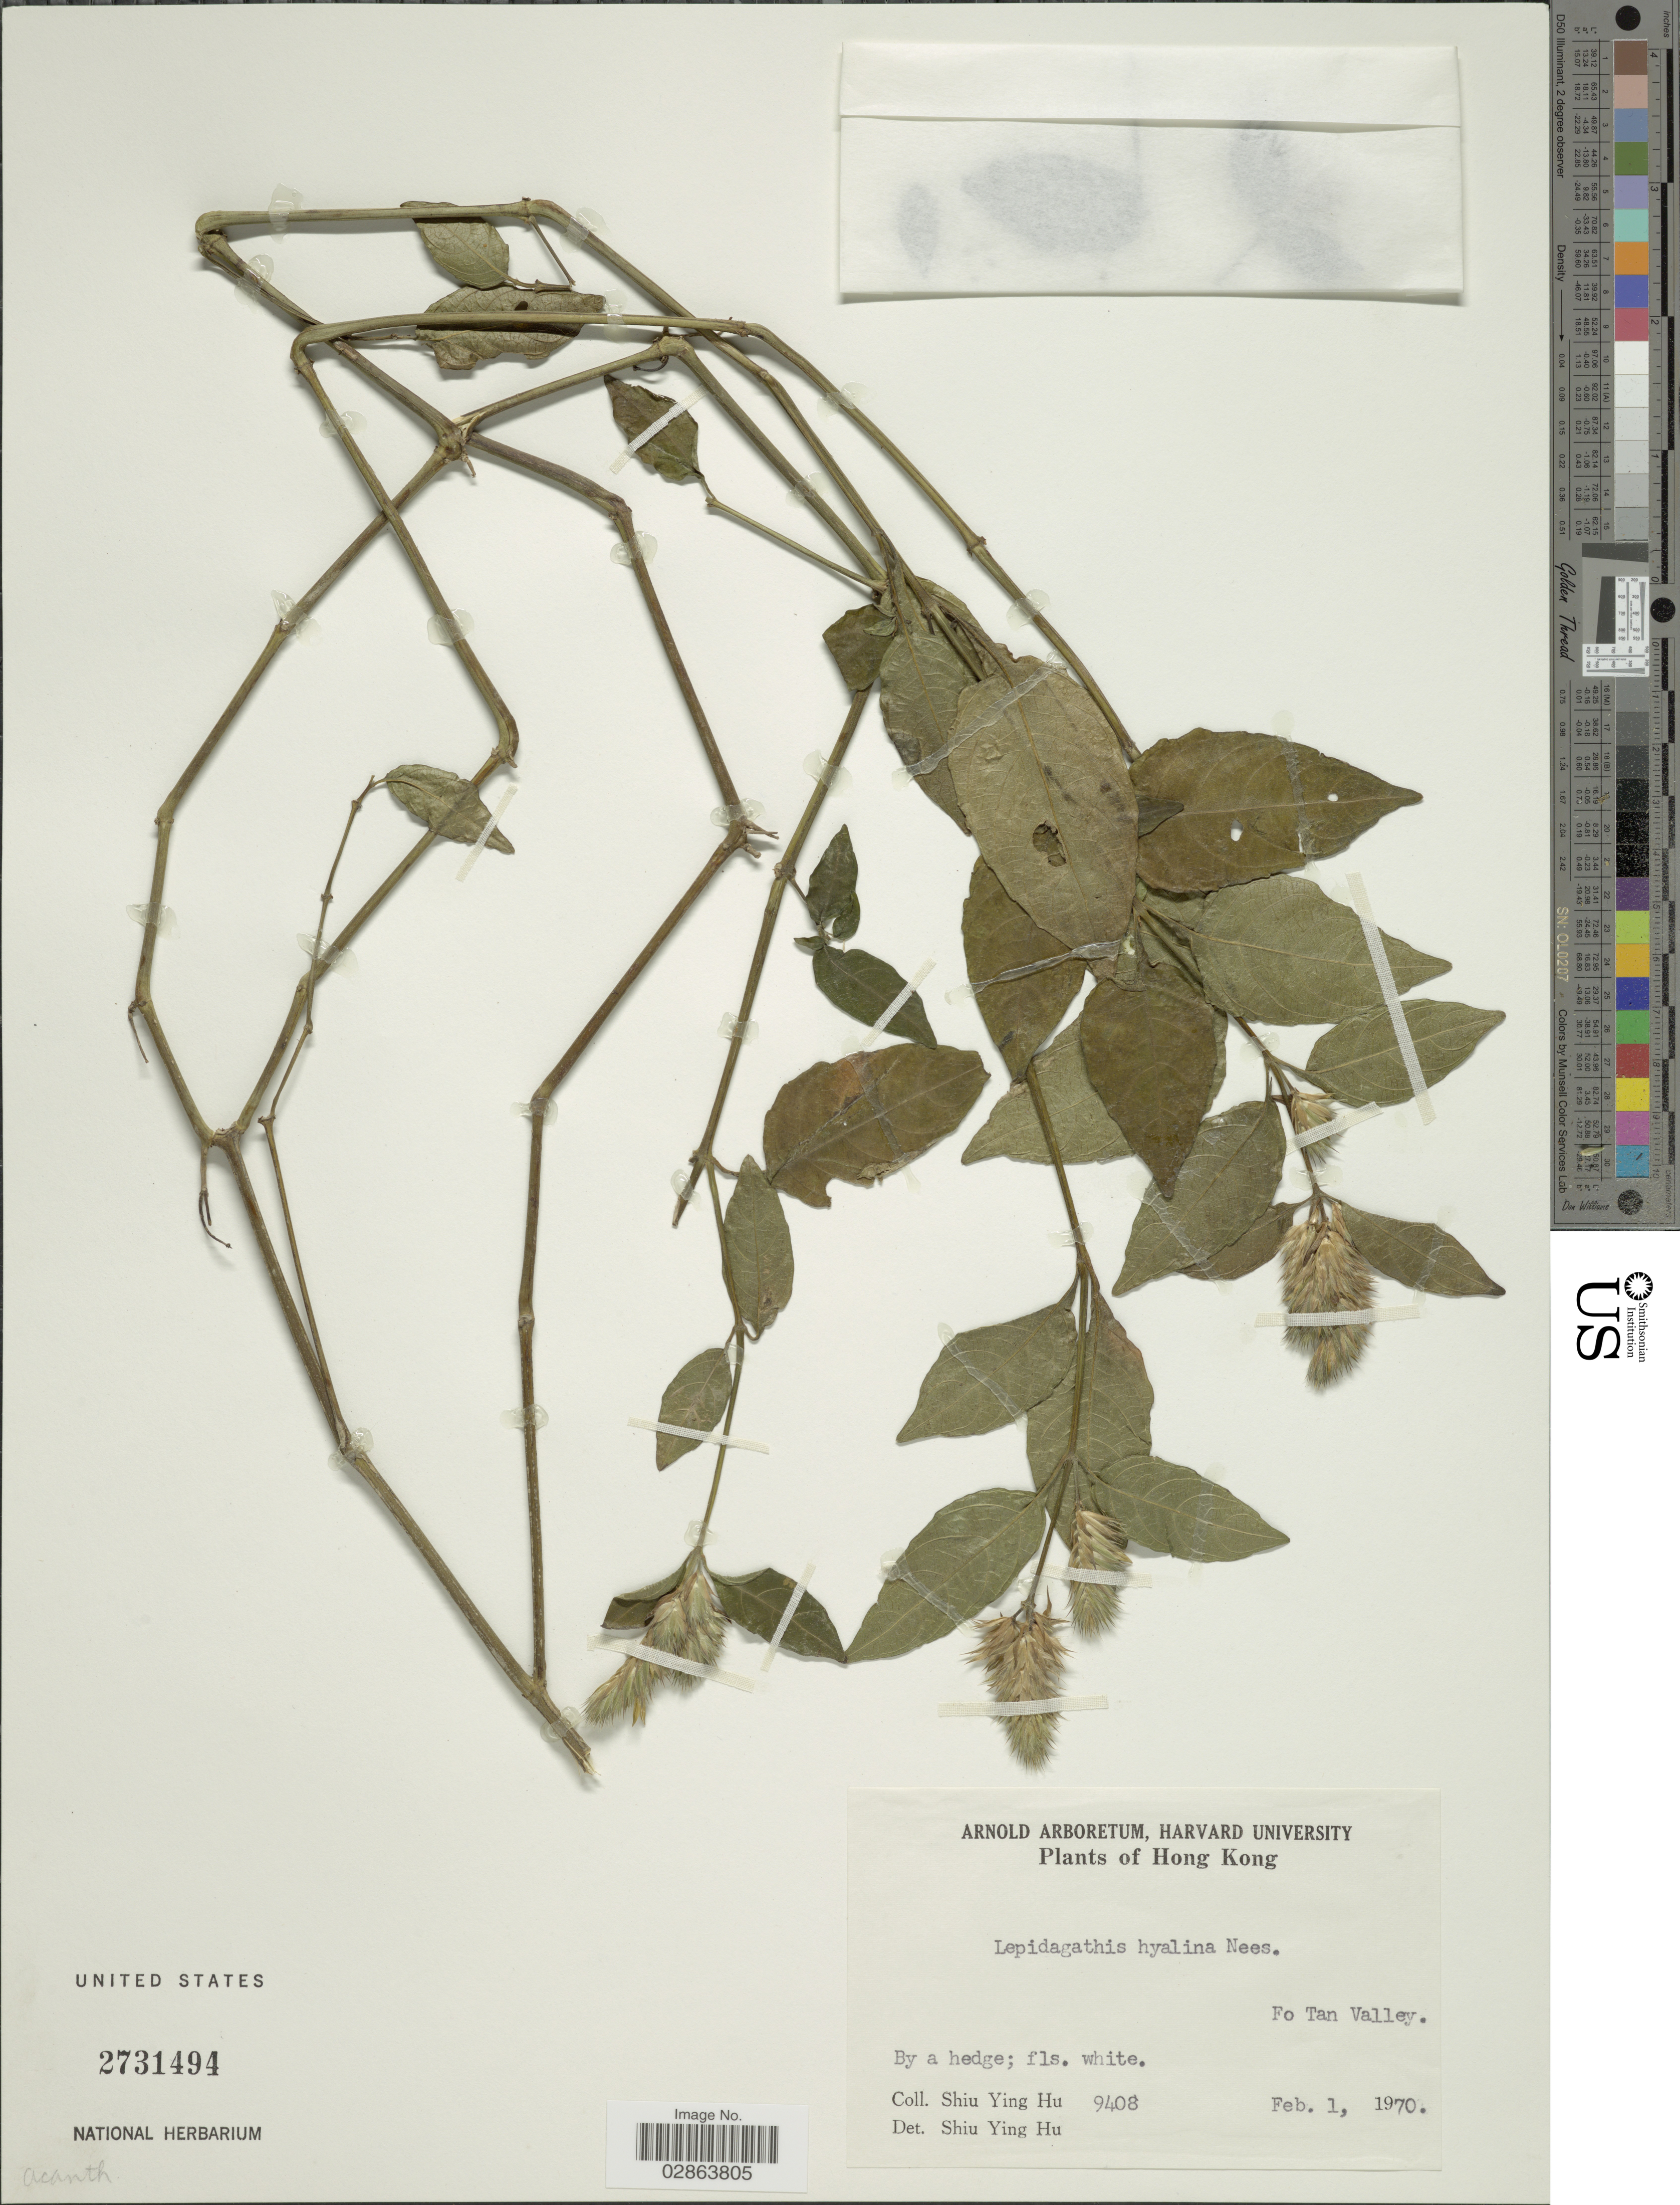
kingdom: Plantae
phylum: Tracheophyta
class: Magnoliopsida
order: Lamiales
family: Acanthaceae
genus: Lepidagathis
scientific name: Lepidagathis incurva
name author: Buch.-Ham. ex D. Don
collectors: S. Y. Hu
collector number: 9408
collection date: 1970-02-01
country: China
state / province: Hong Kong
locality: Fo Tan Valley.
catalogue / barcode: US 2731494